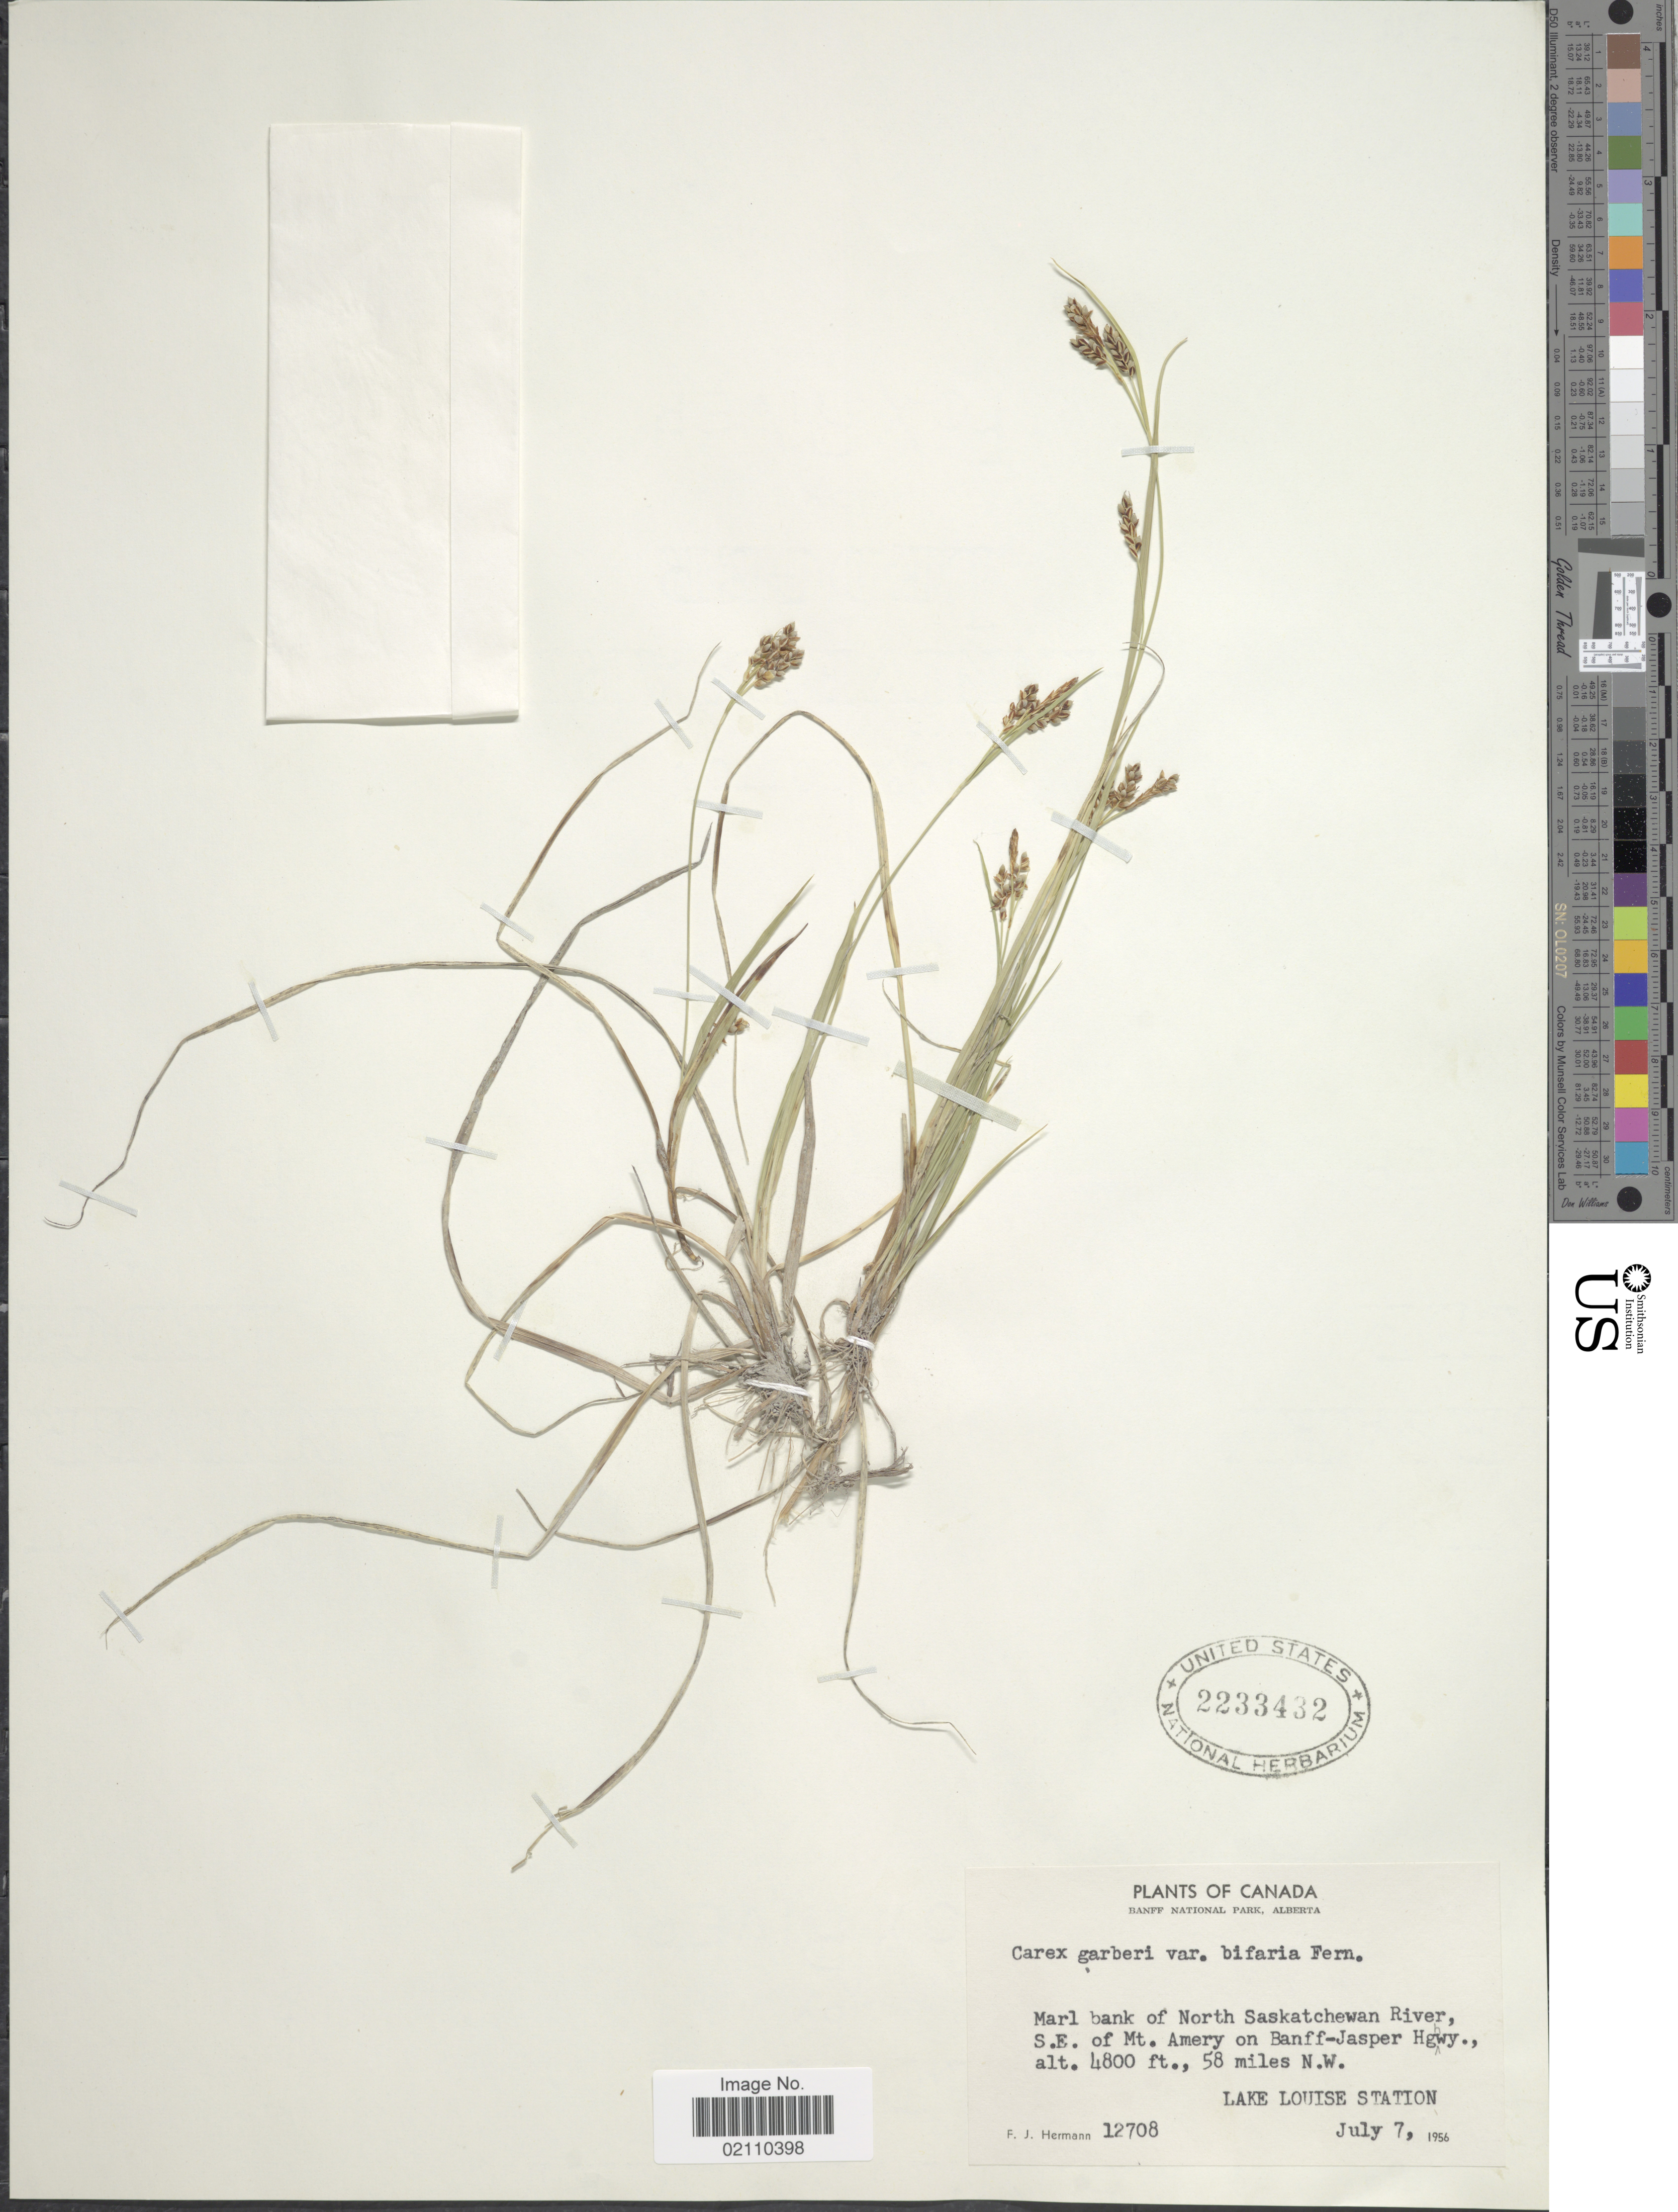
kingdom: Plantae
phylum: Tracheophyta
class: Liliopsida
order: Poales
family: Cyperaceae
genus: Carex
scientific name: Carex garberi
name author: Fernald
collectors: F. J. Hermann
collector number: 12708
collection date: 1956-07-07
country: Canada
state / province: Alberta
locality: Banff National Park, Marl bank of north Saskatchewan River, S.E. of Mt. Amery on Banff-Jasper Hghway., 58 miles N.W. Lake Louise Station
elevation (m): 1463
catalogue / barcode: US 2233432